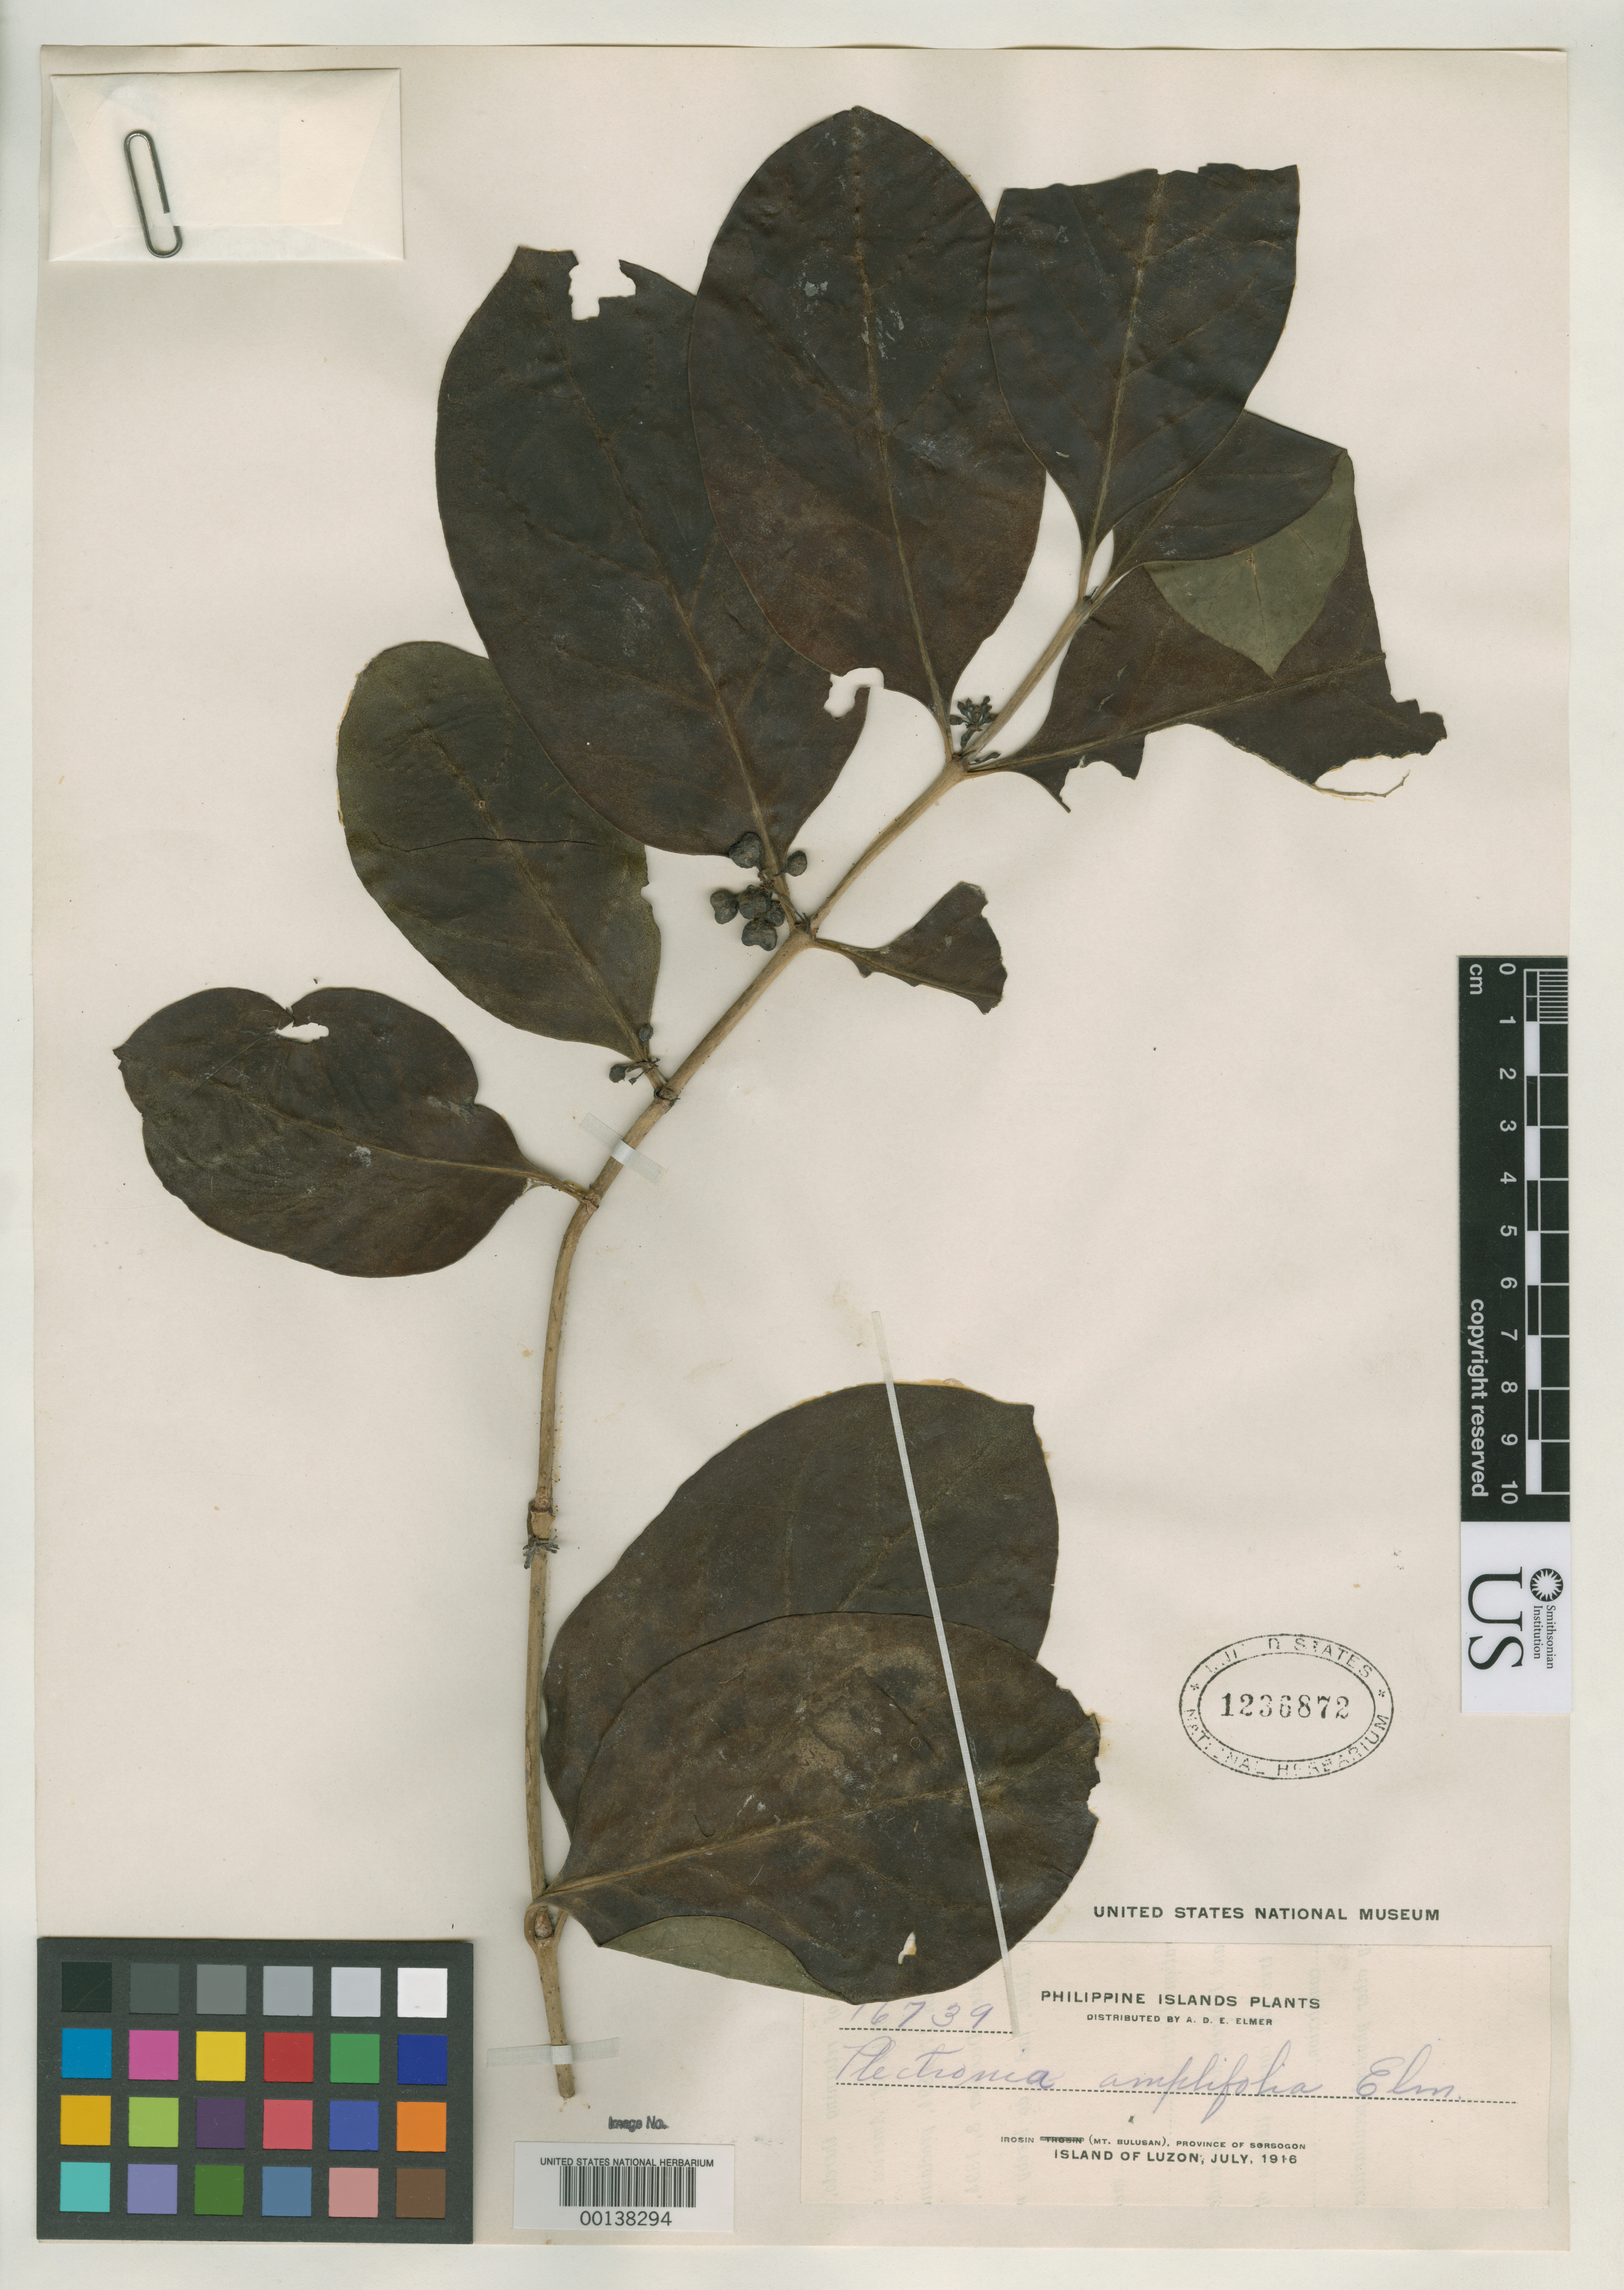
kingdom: Plantae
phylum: Tracheophyta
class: Magnoliopsida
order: Gentianales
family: Rubiaceae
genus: Plectronia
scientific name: Plectronia amplifolia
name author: Elmer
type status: Isotype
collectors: A. D. E. Elmer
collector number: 16739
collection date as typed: Jul 1916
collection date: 1916-07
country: Philippines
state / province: Bicol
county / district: Sorsogon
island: Luzon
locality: Irosin, Mt. Bulusan.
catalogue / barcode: US 1236872